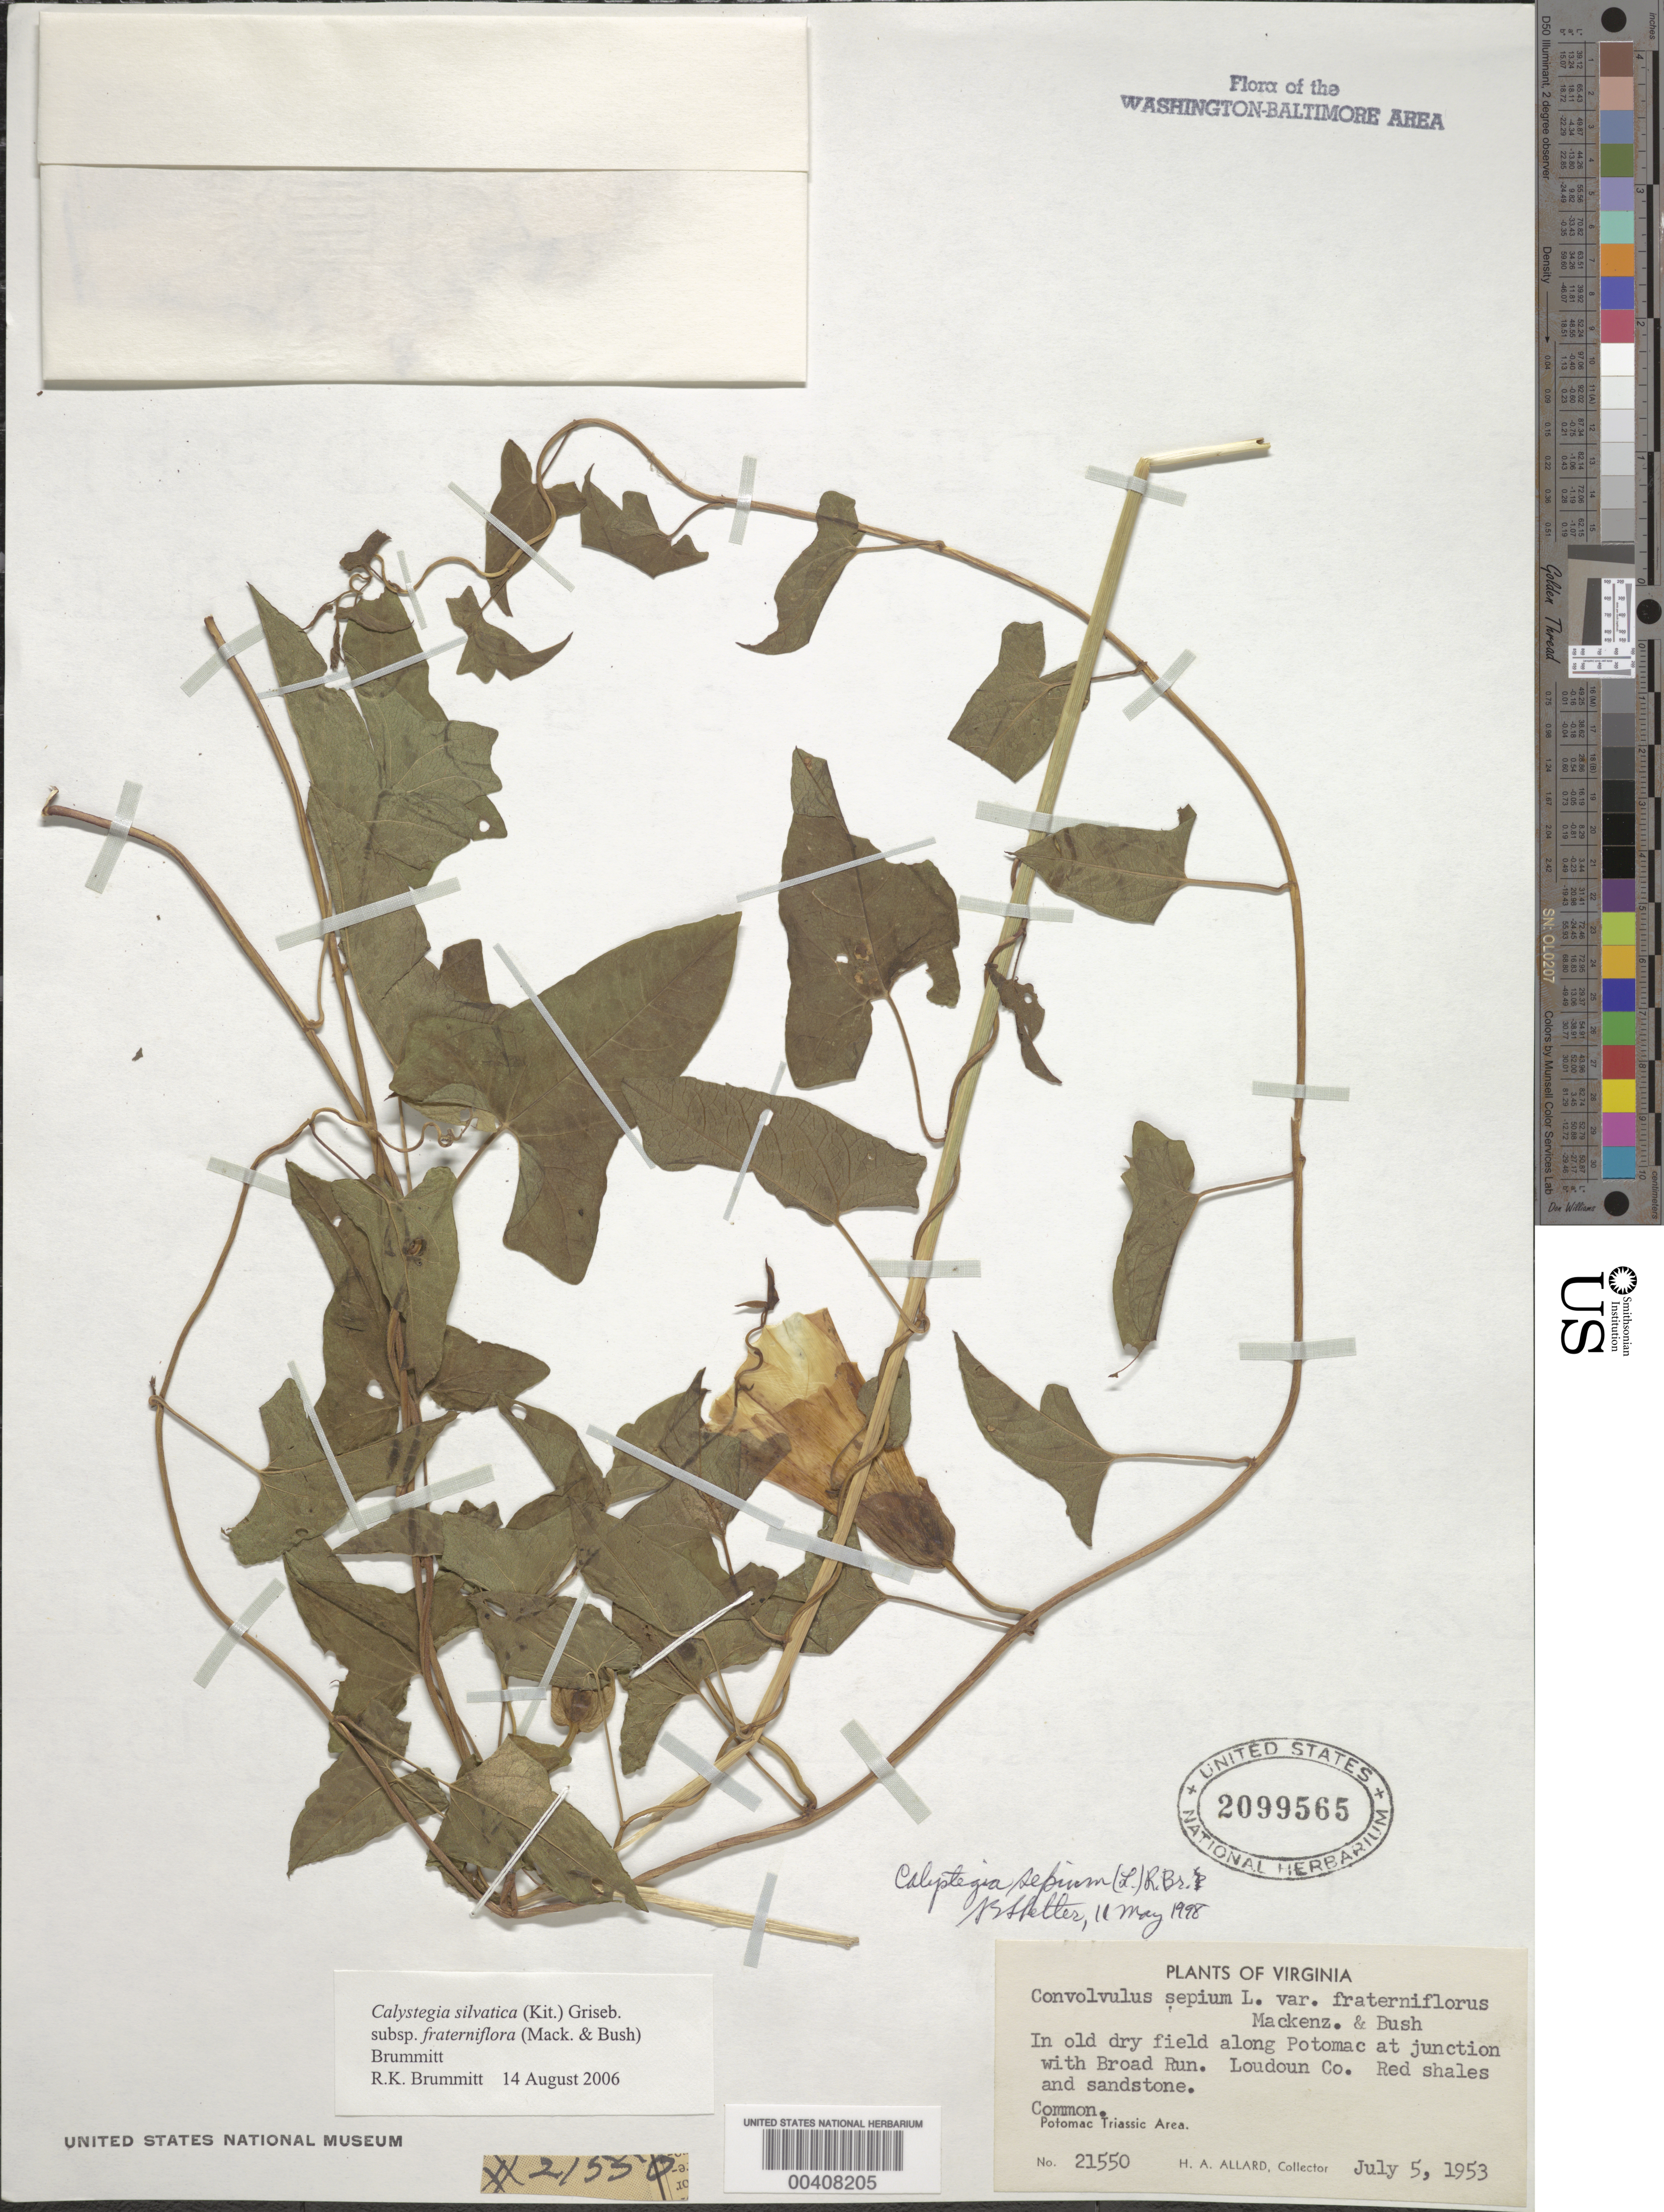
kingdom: Plantae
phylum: Tracheophyta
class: Magnoliopsida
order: Solanales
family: Convolvulaceae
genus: Calystegia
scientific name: Calystegia silvatica subsp. fraterniflora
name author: (Mack. & Bush) Brummitt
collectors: H. A. Allard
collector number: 21550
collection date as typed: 05 Jul 1953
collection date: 1953-07-05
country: United States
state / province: Virginia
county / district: Loudoun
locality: Potomac at junction with Broad Run, Potomac Triassic Area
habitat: Old dry field, red shales and sandstones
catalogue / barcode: US 2099565